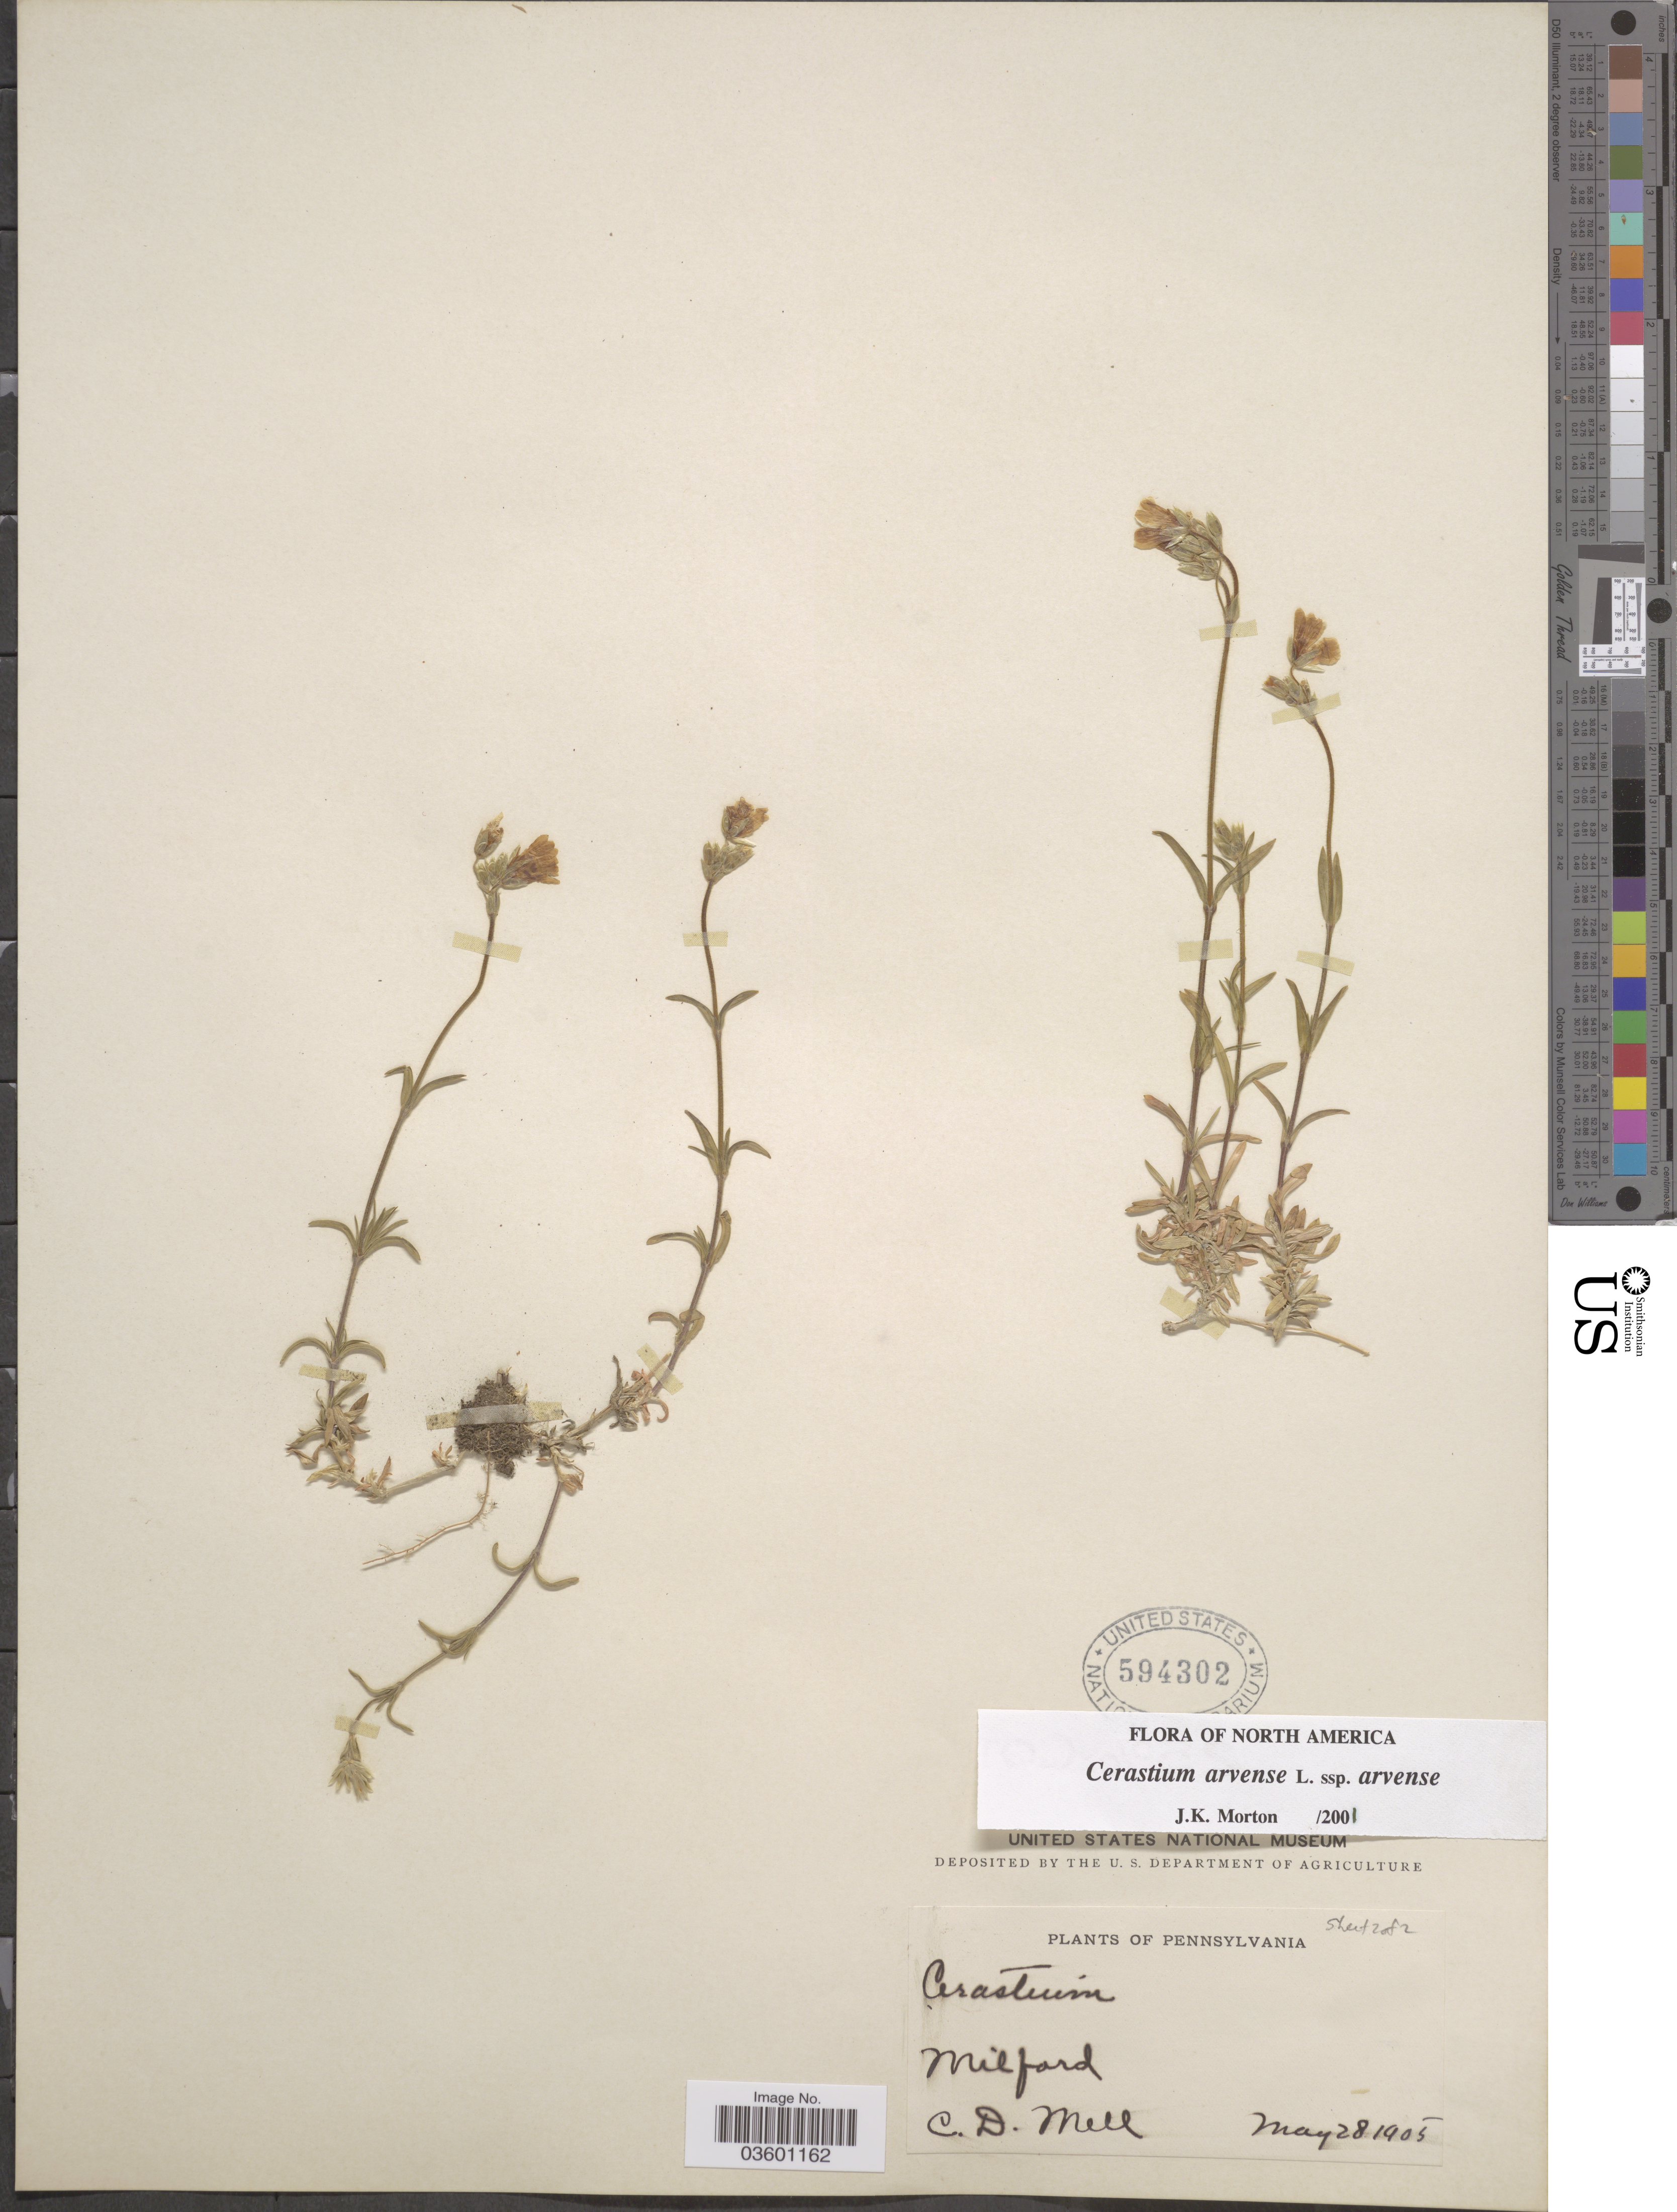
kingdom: Plantae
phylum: Tracheophyta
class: Magnoliopsida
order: Caryophyllales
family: Caryophyllaceae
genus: Cerastium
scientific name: Cerastium arvense subsp. arvense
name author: L.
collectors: C. D. Mell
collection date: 1905-05-28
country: United States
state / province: Pennsylvania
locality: Milford.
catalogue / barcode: US 594302